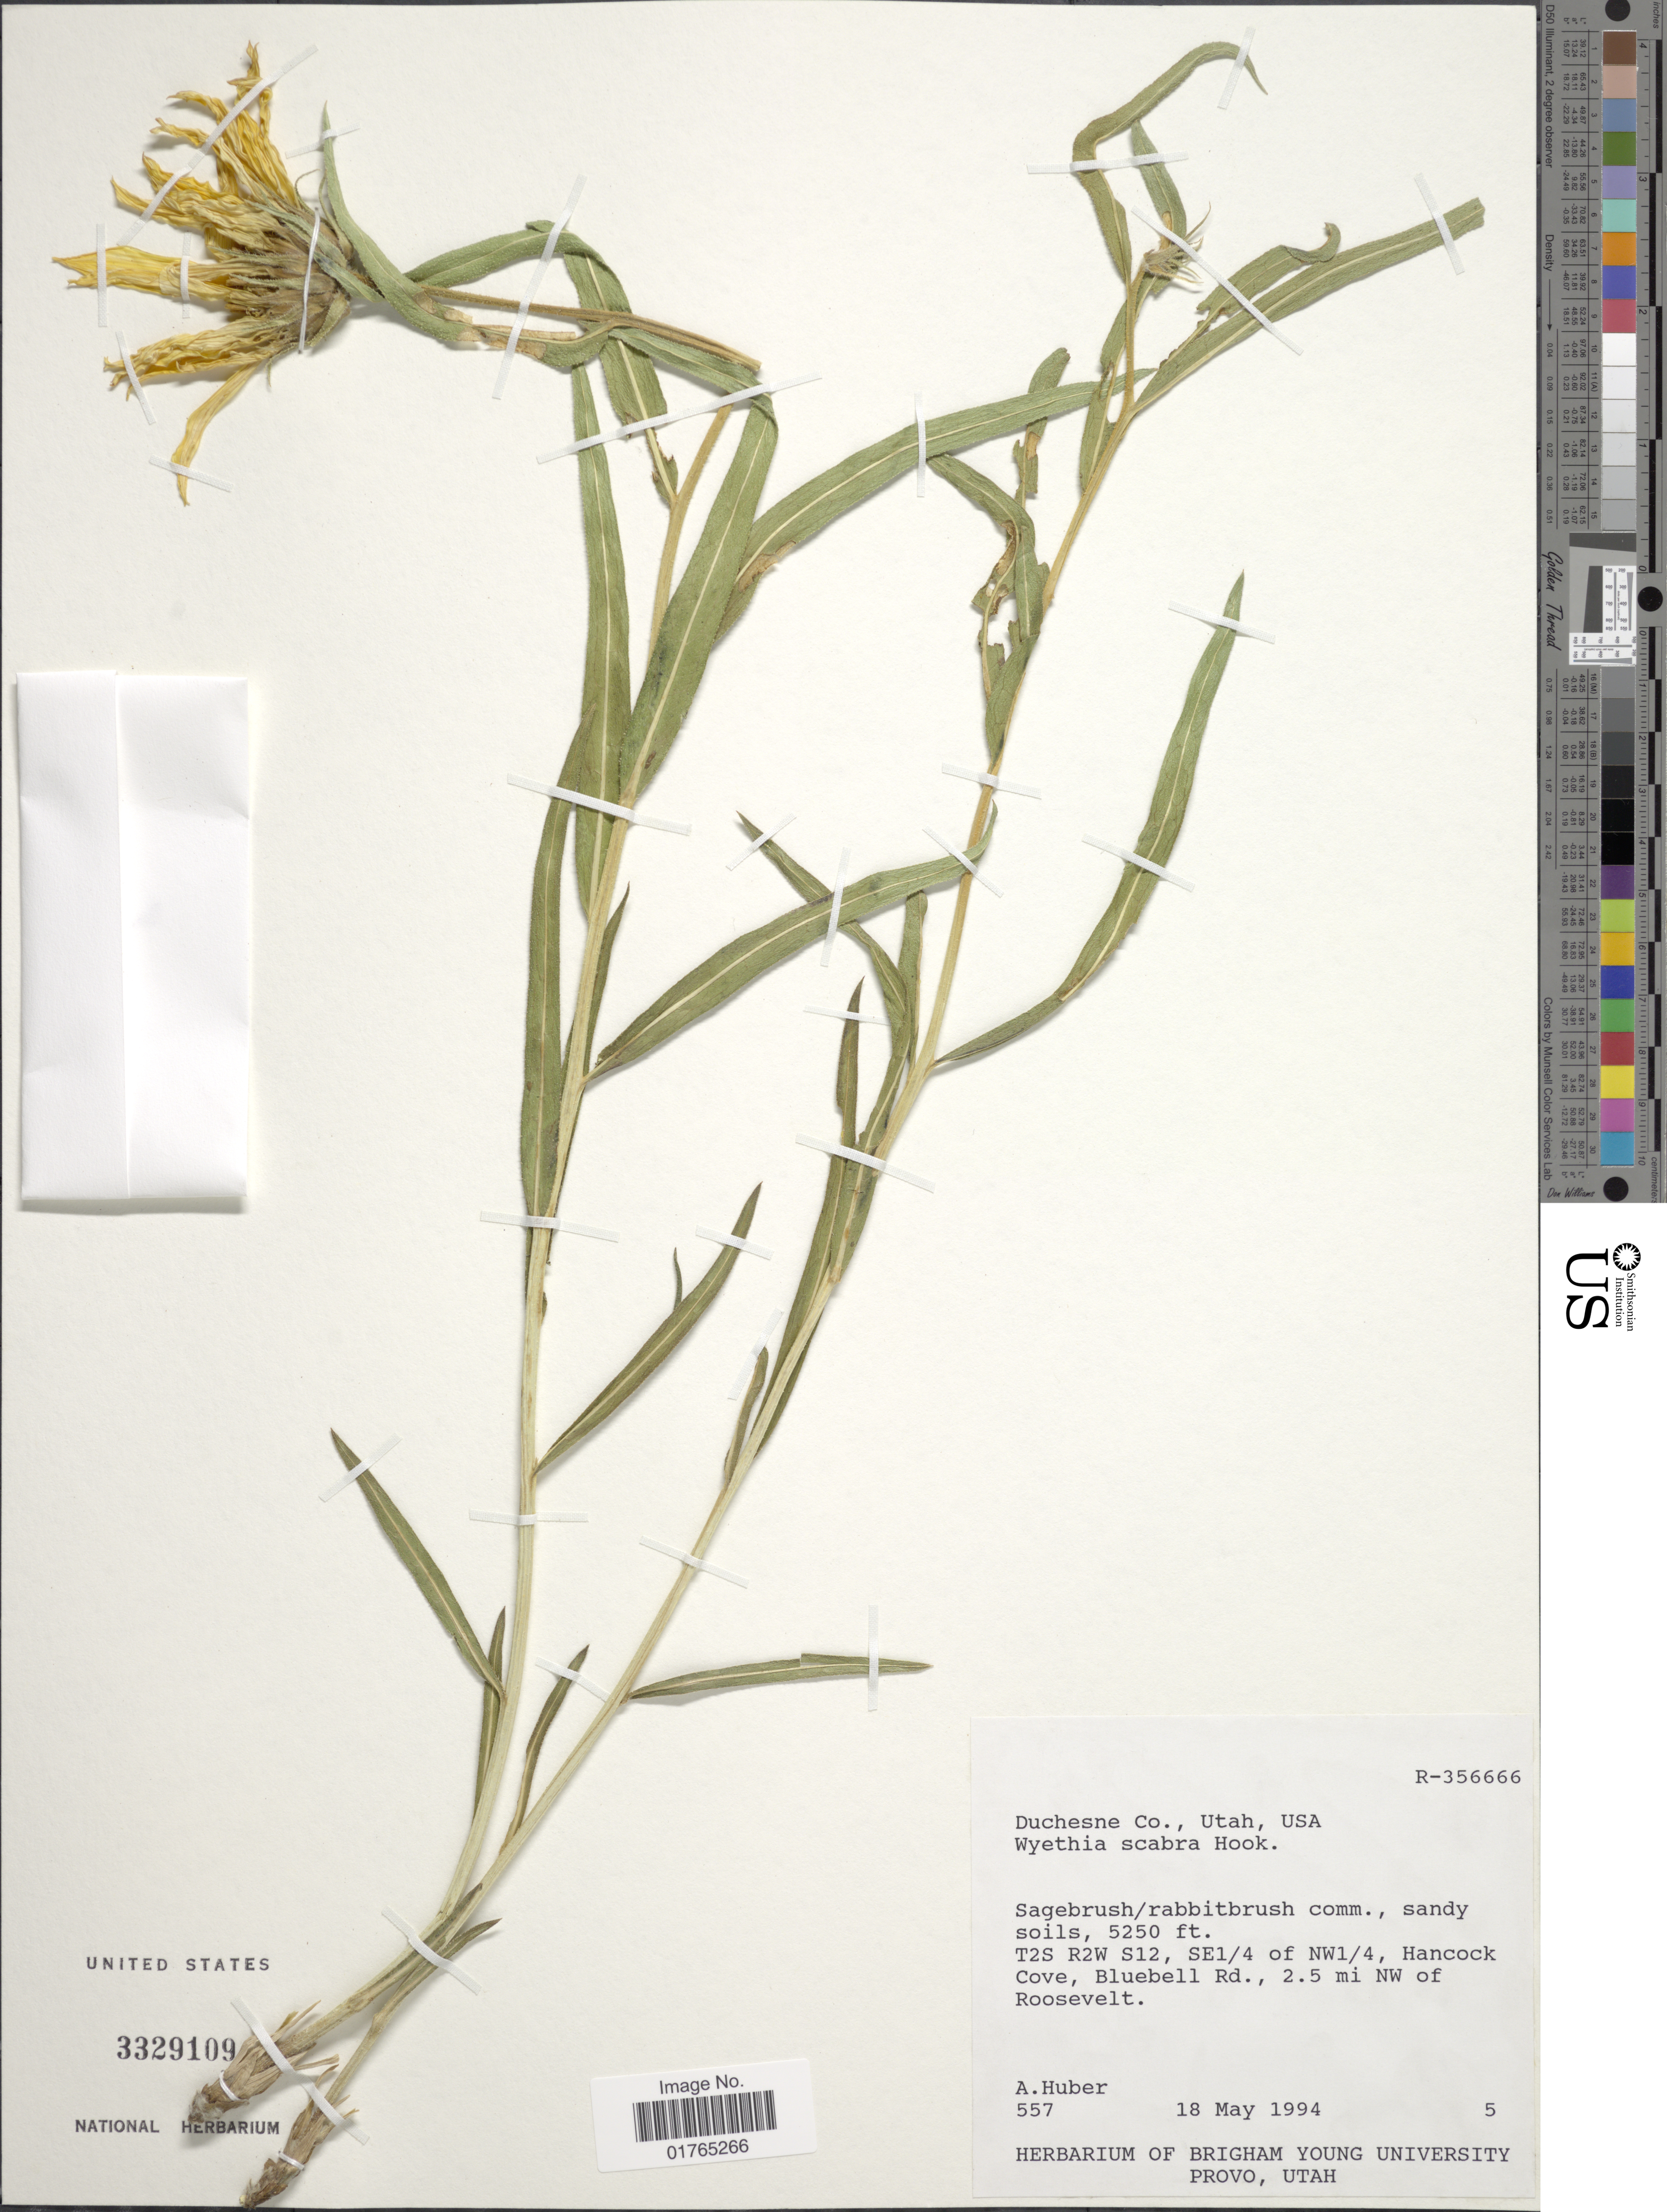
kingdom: Plantae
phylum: Tracheophyta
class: Magnoliopsida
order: Asterales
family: Asteraceae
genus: Wyethia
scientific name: Wyethia scabra var. attenuata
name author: W.A. Weber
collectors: A. Huber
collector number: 557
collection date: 1994-05-18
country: United States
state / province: Utah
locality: Duchesne Co., T2S R2W S12, SeE1/4 of NW1/4, Hancock Cove, Bluebell Rd., 2.5 mi NW of Roosevelt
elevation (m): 1600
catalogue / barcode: US 3329109